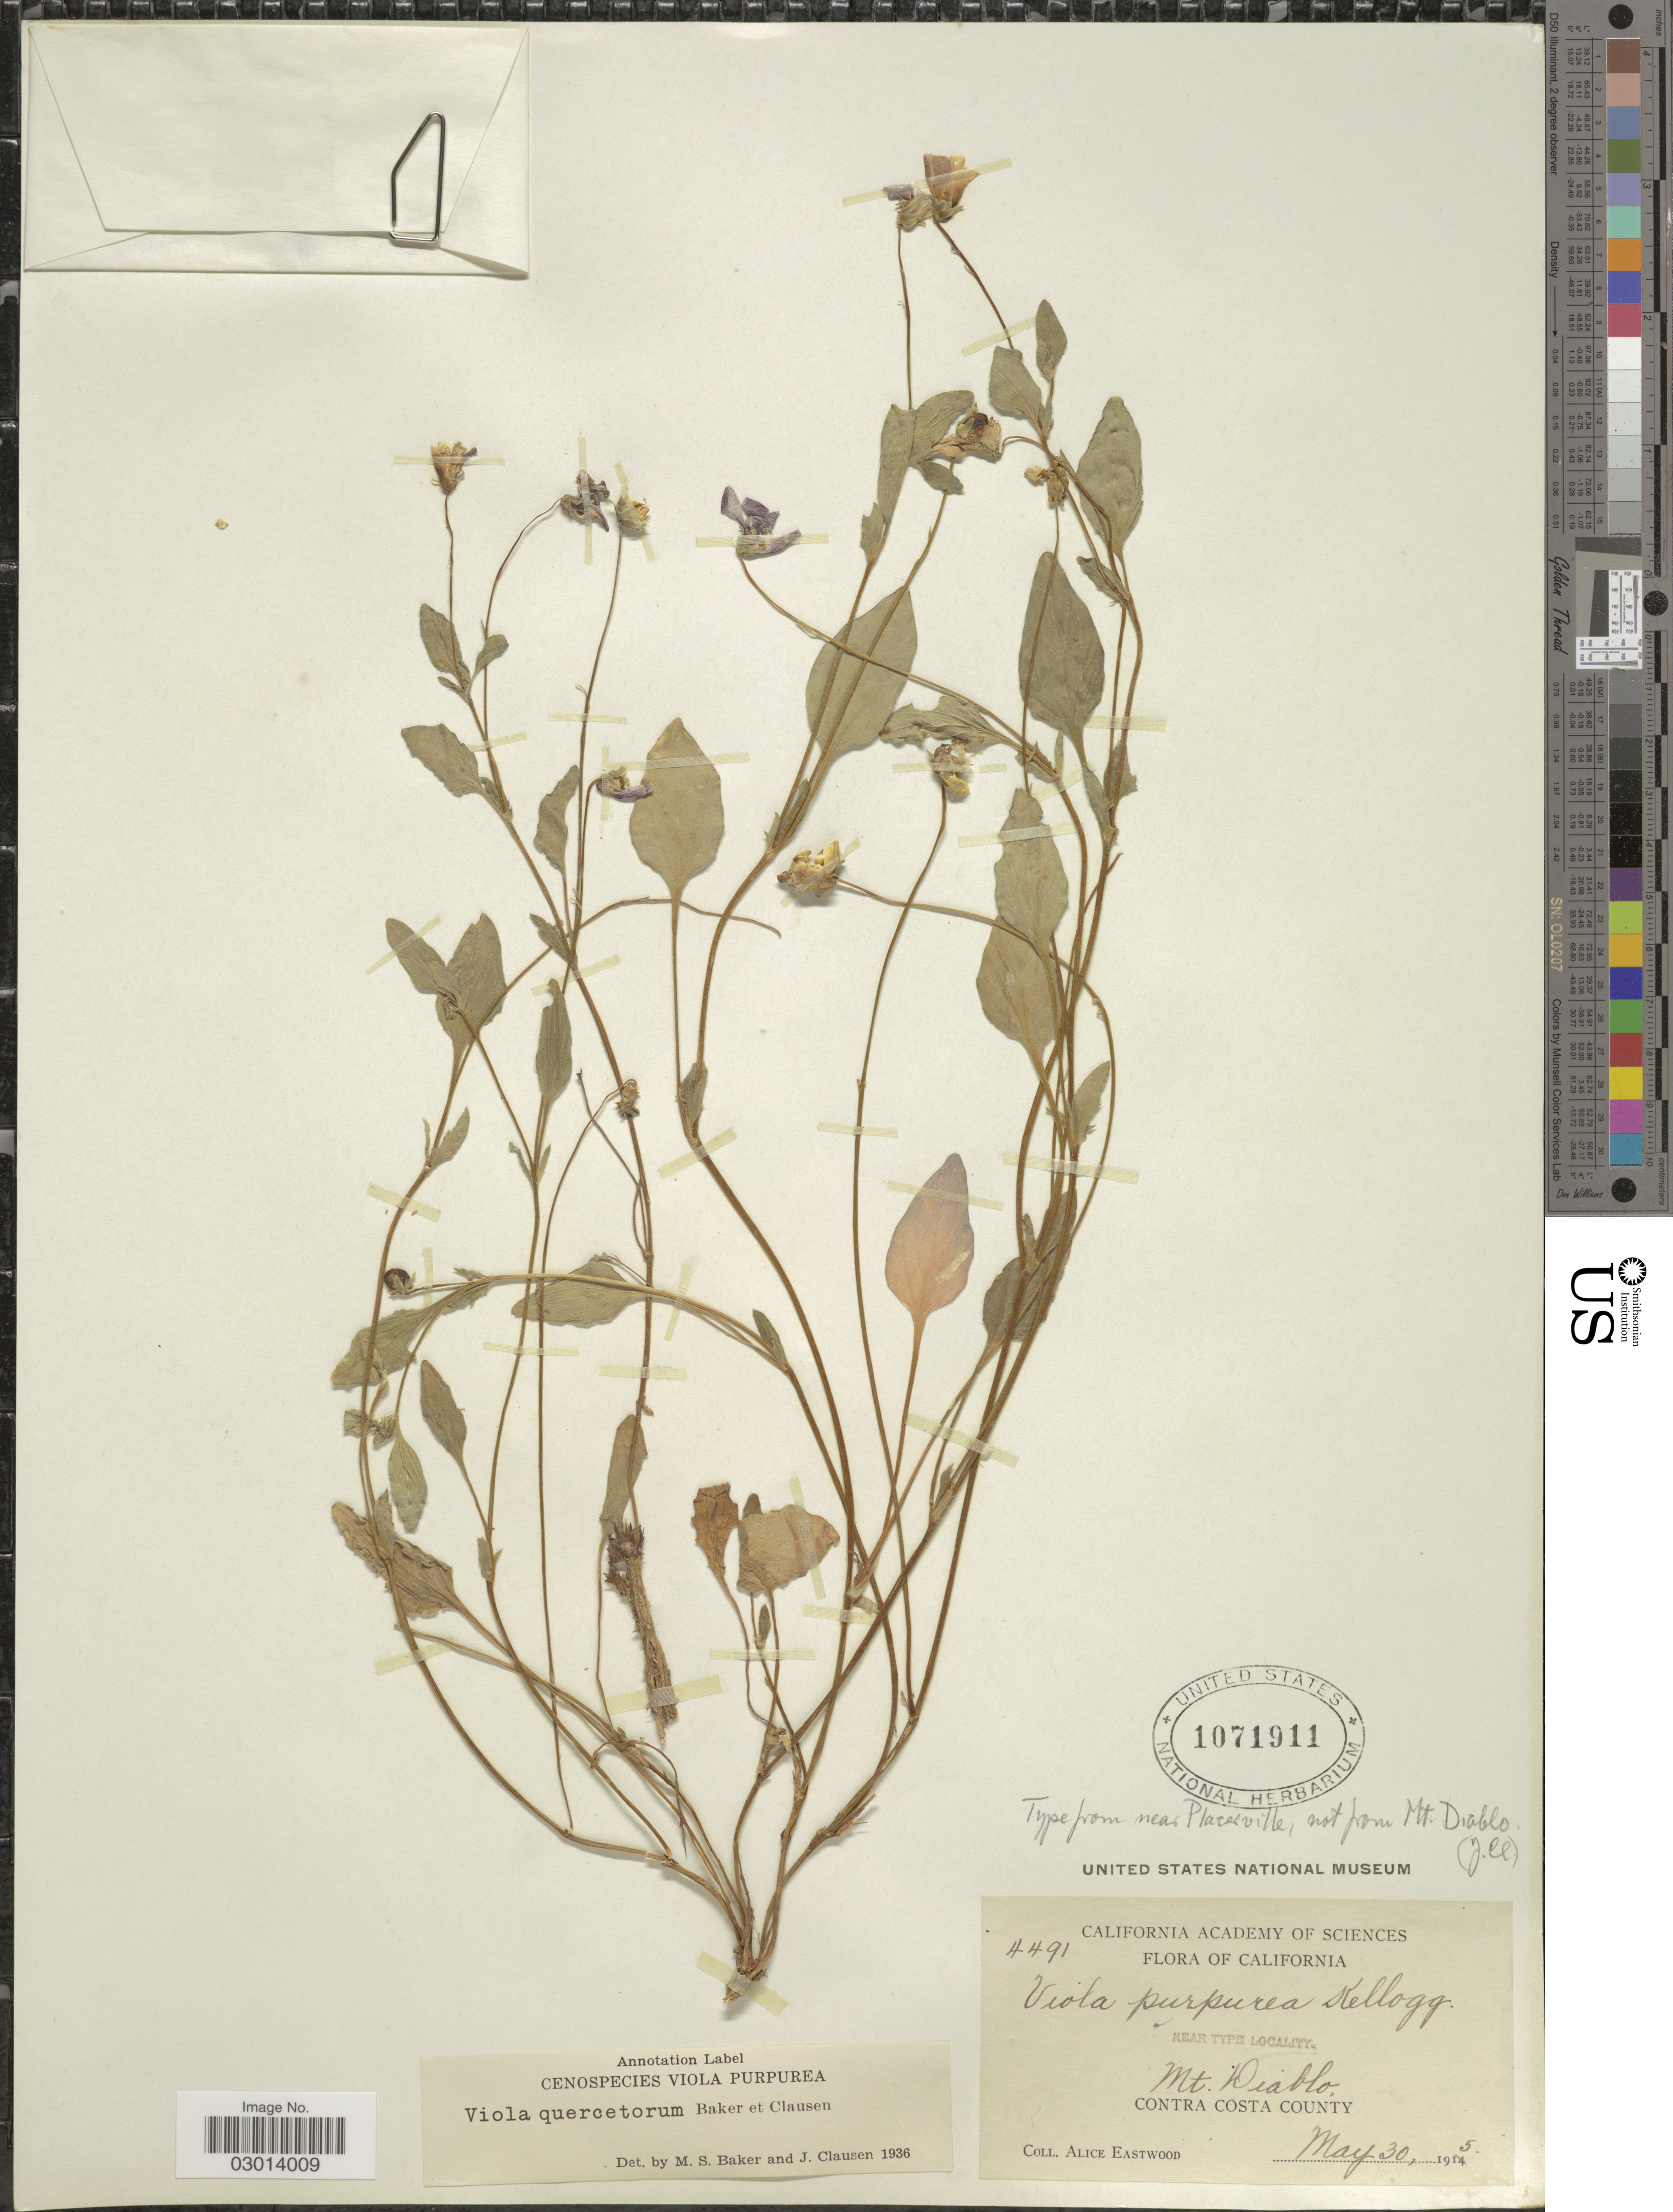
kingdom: Plantae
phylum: Tracheophyta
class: Magnoliopsida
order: Malpighiales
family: Violaceae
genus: Viola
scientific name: Viola quercetorum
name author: M.S. Baker & J.C. Clausen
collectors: A. Eastwood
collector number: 4491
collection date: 1915-05-30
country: United States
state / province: California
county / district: Contra Costa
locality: Mt. Diablo, Contra Costa County.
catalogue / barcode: US 1071911